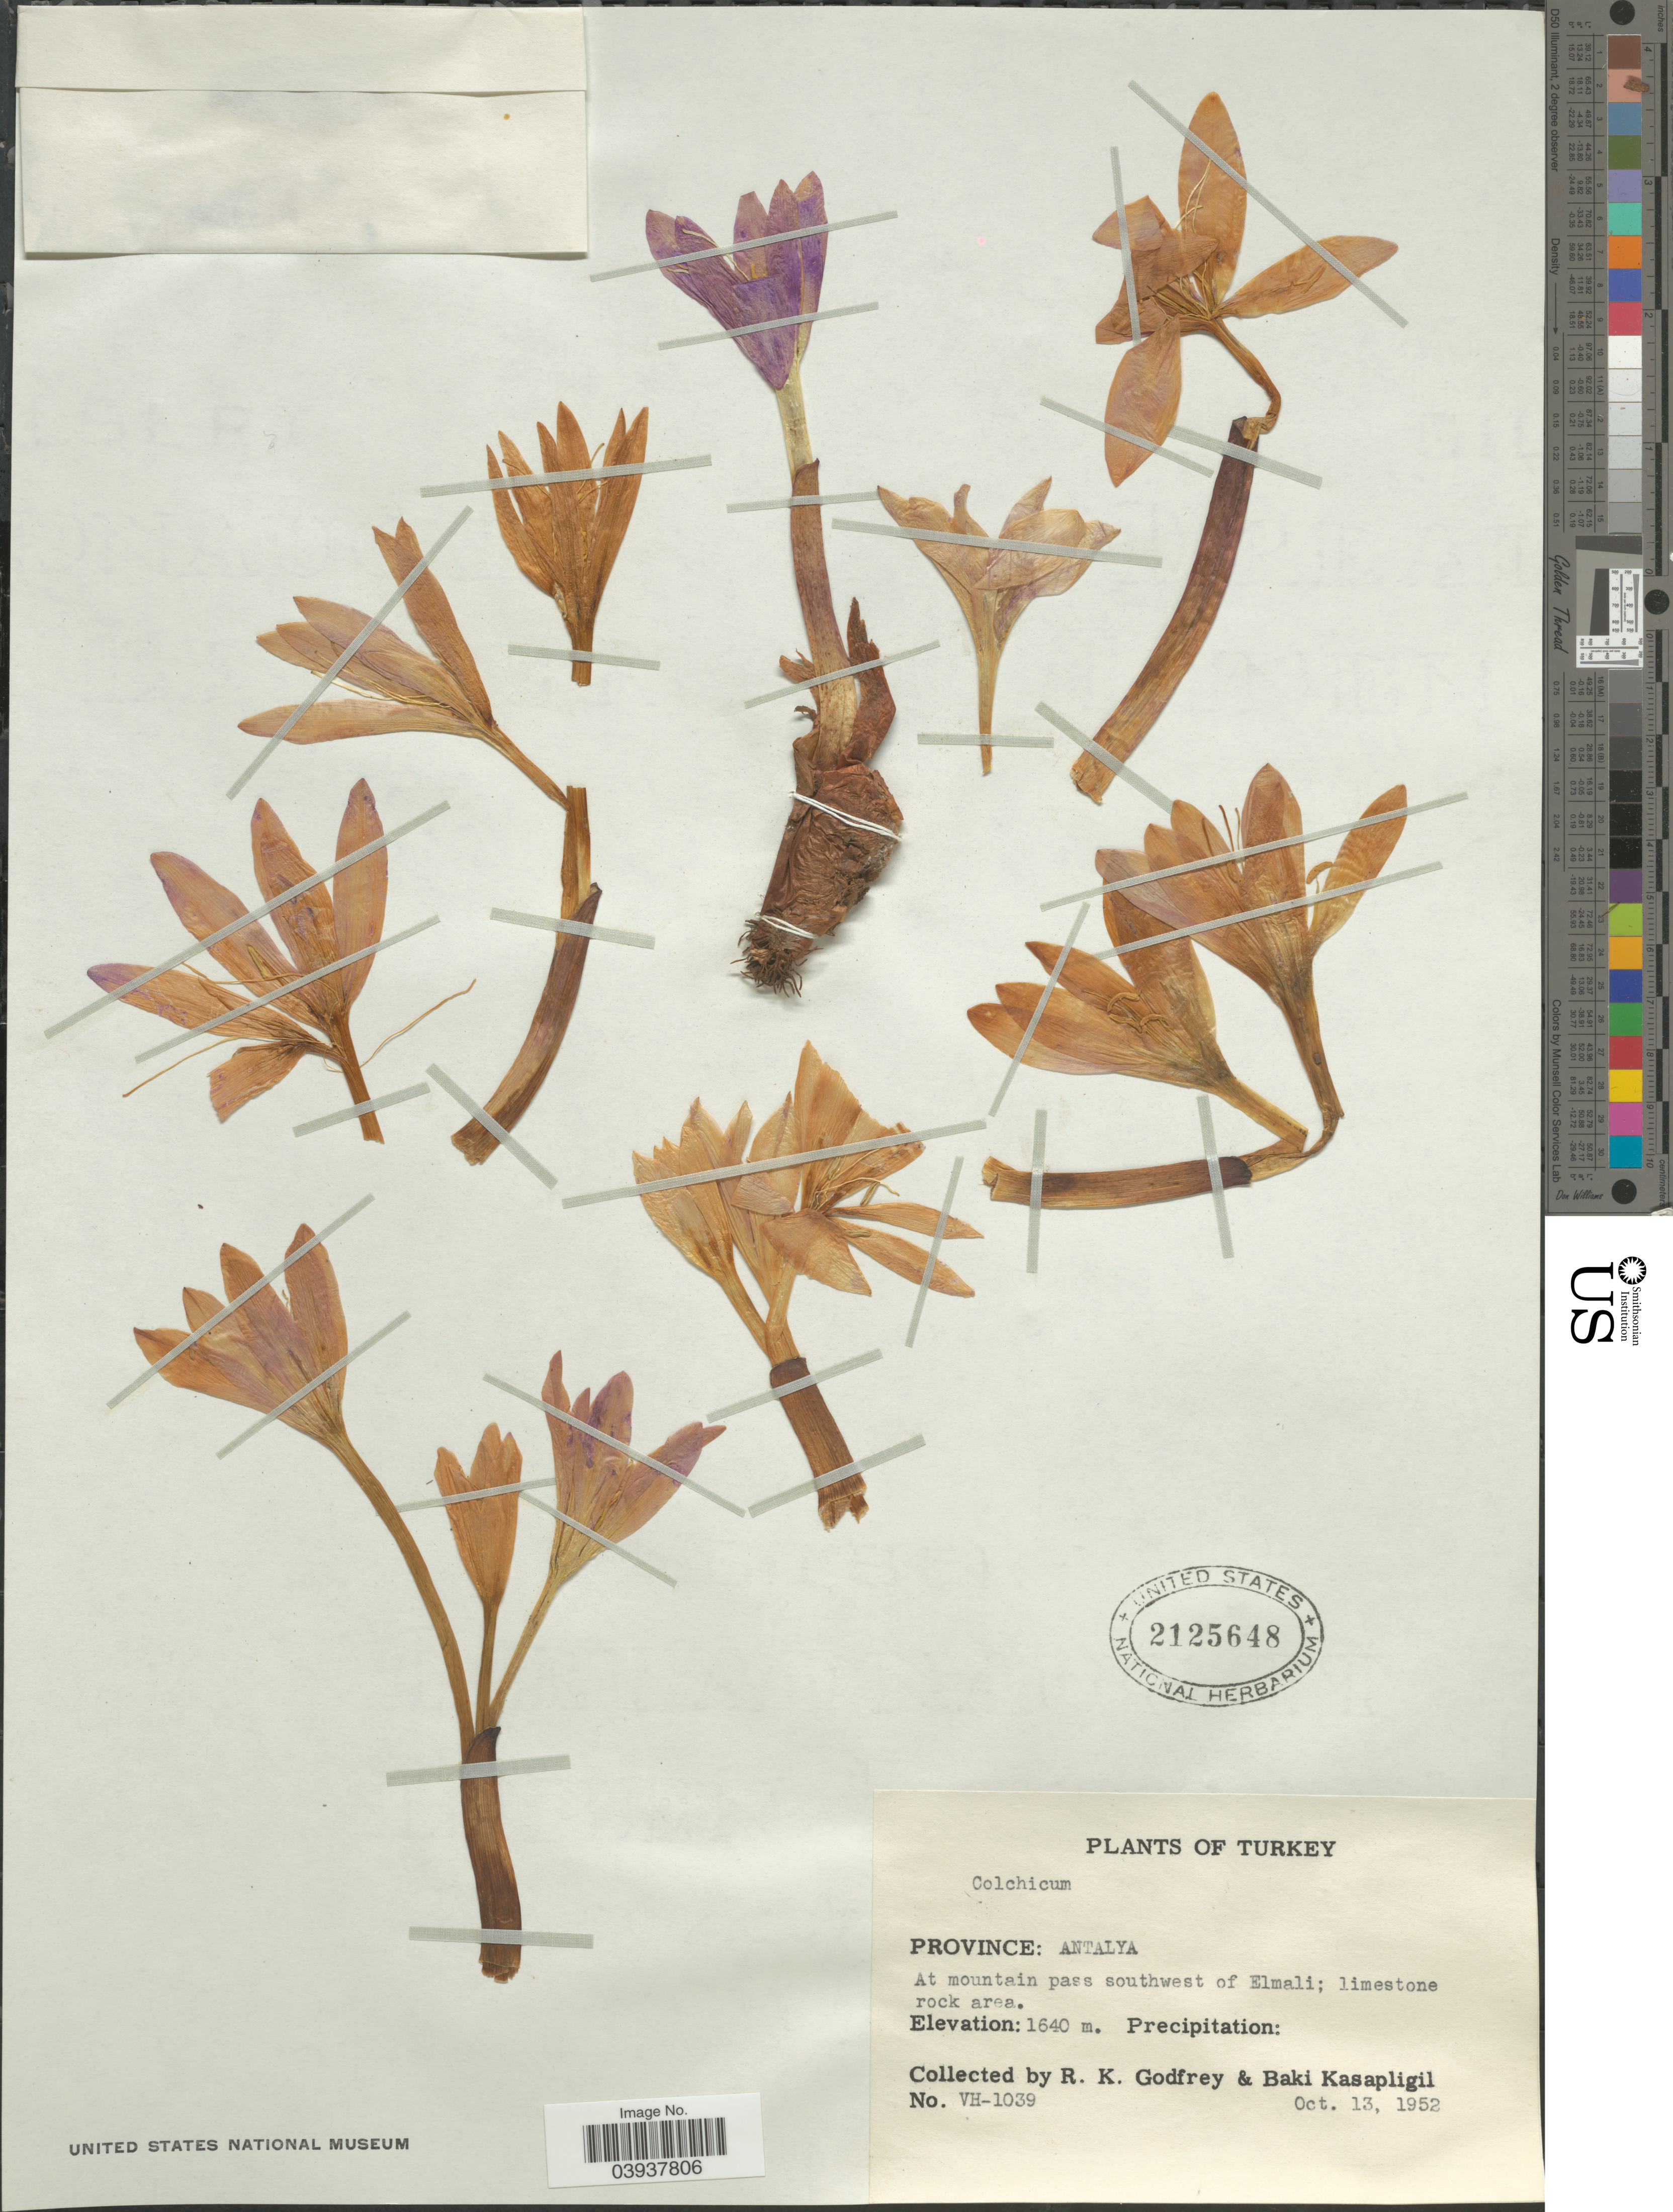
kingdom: Plantae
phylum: Tracheophyta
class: Liliopsida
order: Liliales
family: Colchicaceae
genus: Colchicum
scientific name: Colchicum sp.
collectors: R. K. Godfrey & B. Kasapligil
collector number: VH-1039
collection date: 1952-10-13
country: Turkey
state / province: Antalya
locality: At mountain pass southwest of Elmali; limestone rock area.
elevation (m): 1640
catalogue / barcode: US 2125648